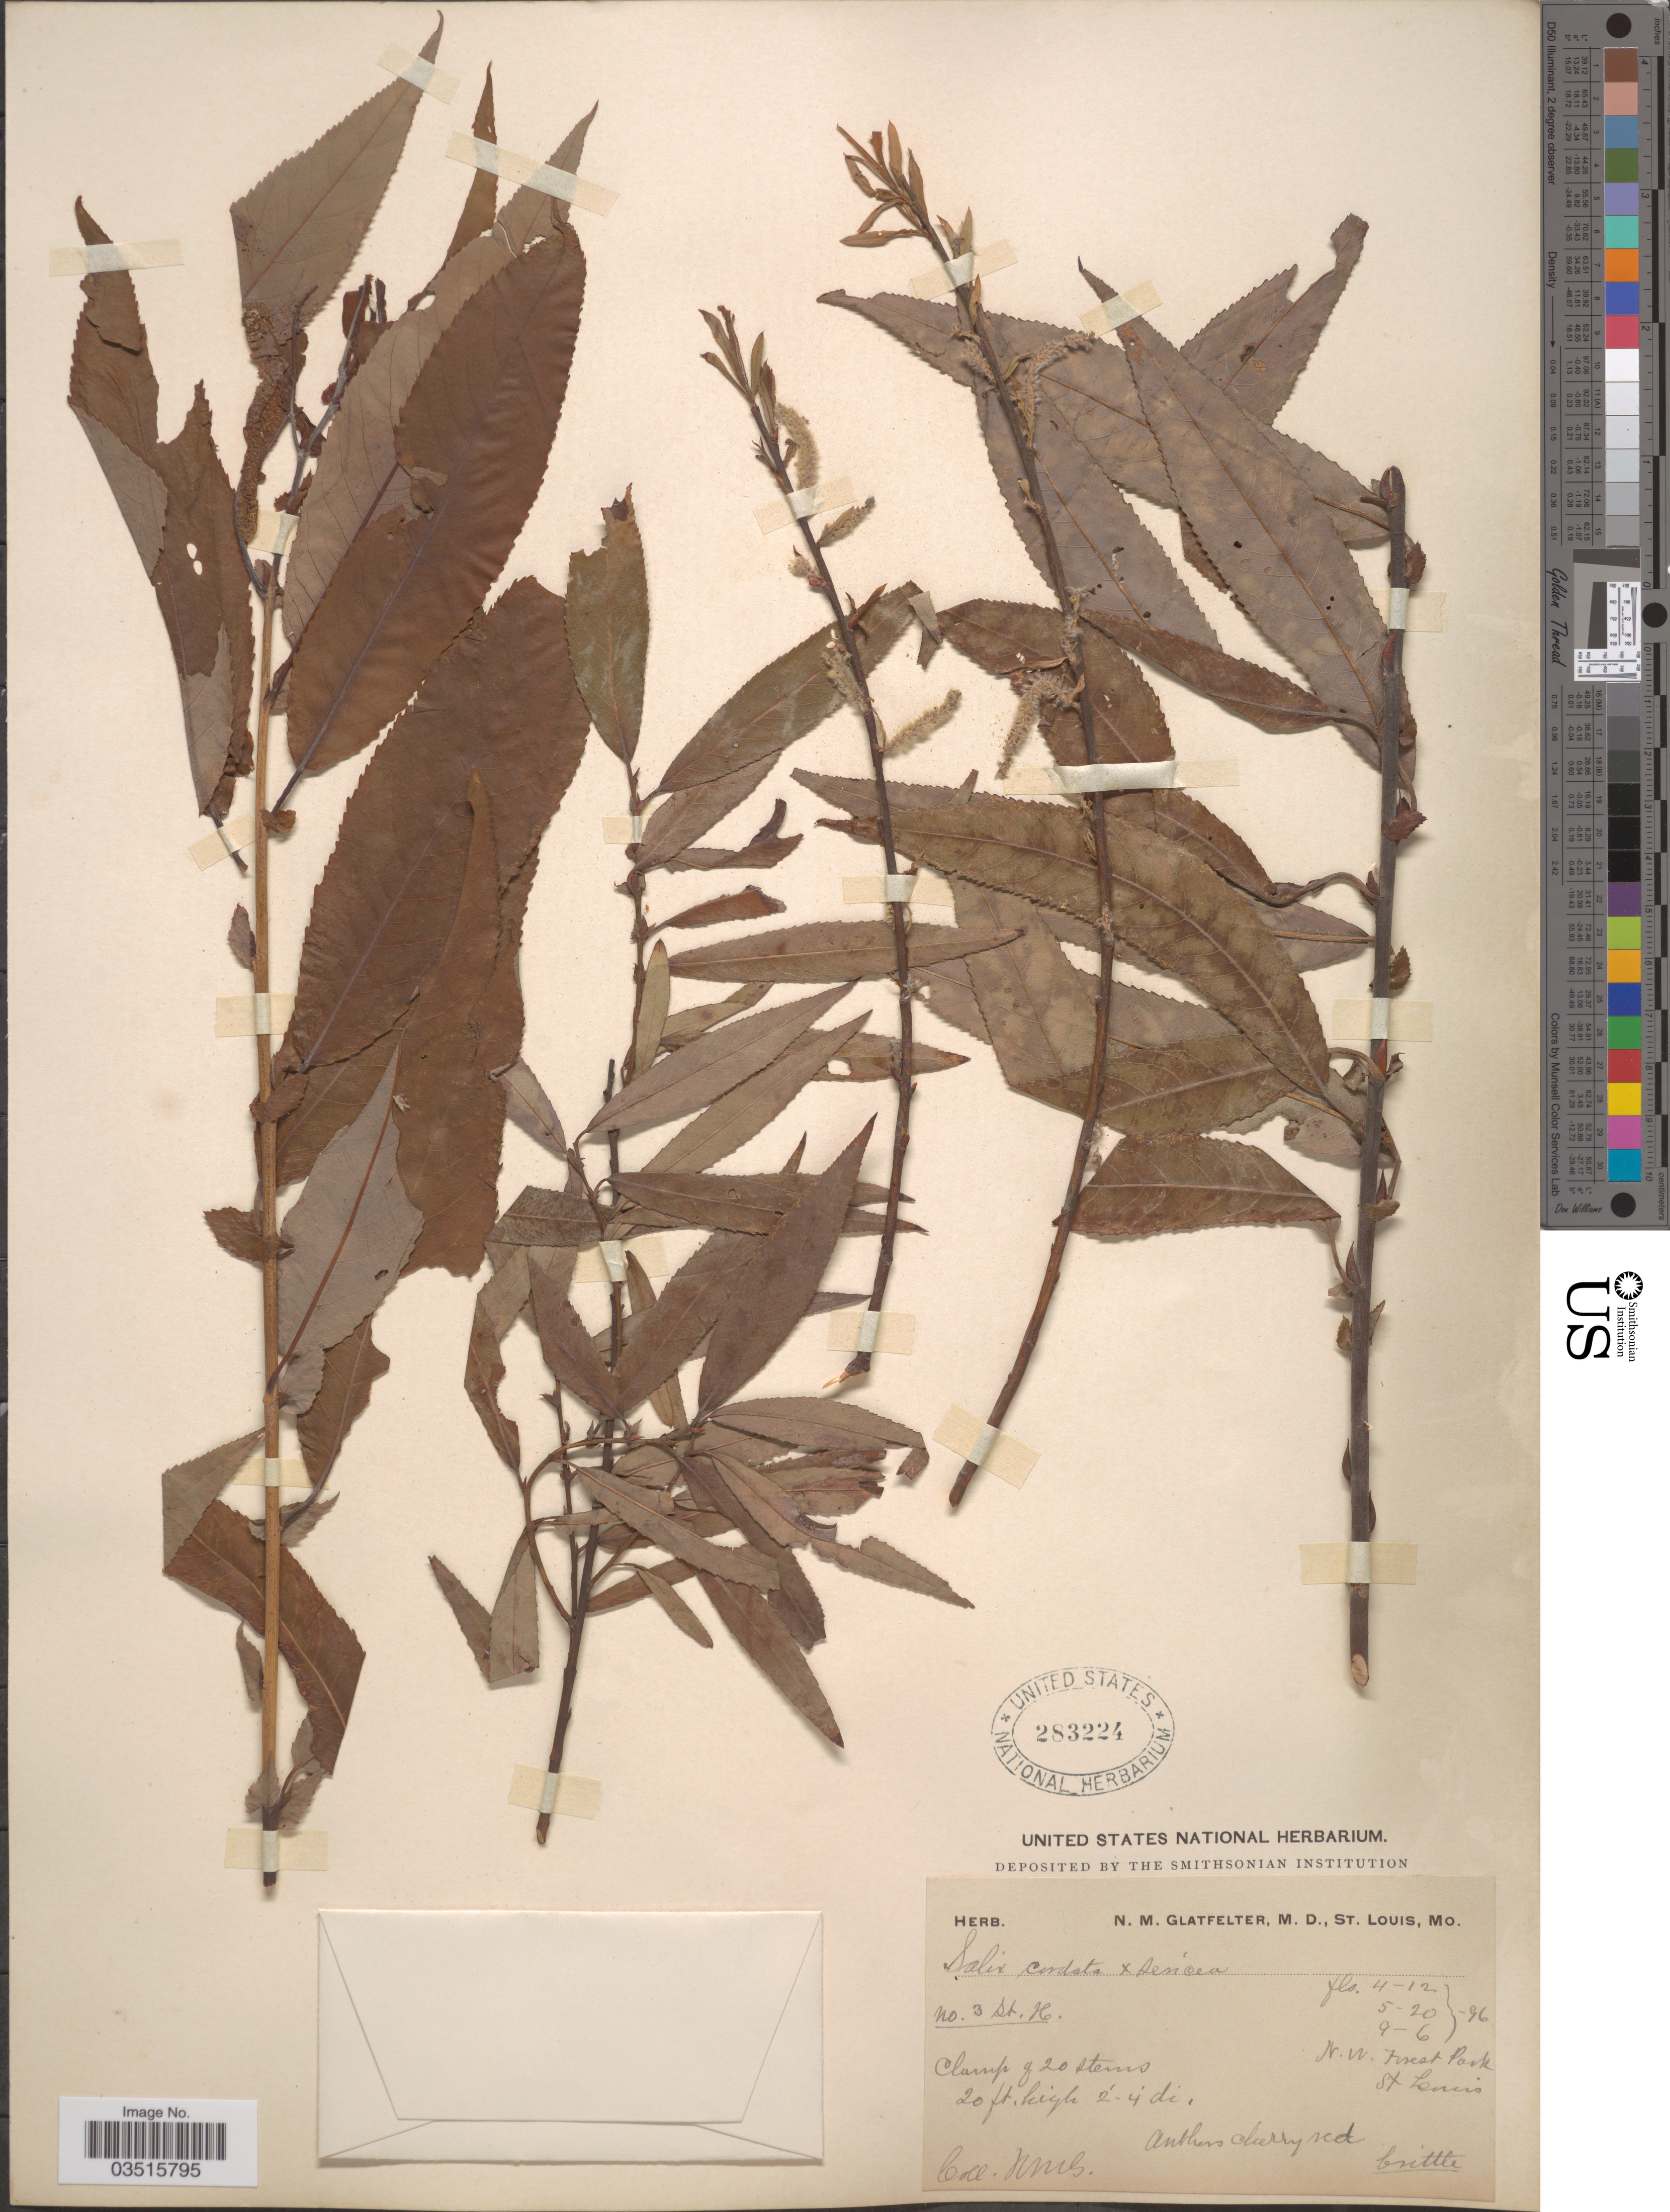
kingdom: Plantae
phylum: Tracheophyta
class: Magnoliopsida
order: Malpighiales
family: Salicaceae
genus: Salix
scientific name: Salix missouriensis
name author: Bebb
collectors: N. M. Glatfelter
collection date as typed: Transcribed d/m/y: 12/4/96 to 6/9/96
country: United States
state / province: Missouri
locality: N.W. Forest Park. St. Louis.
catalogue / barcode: US 283224